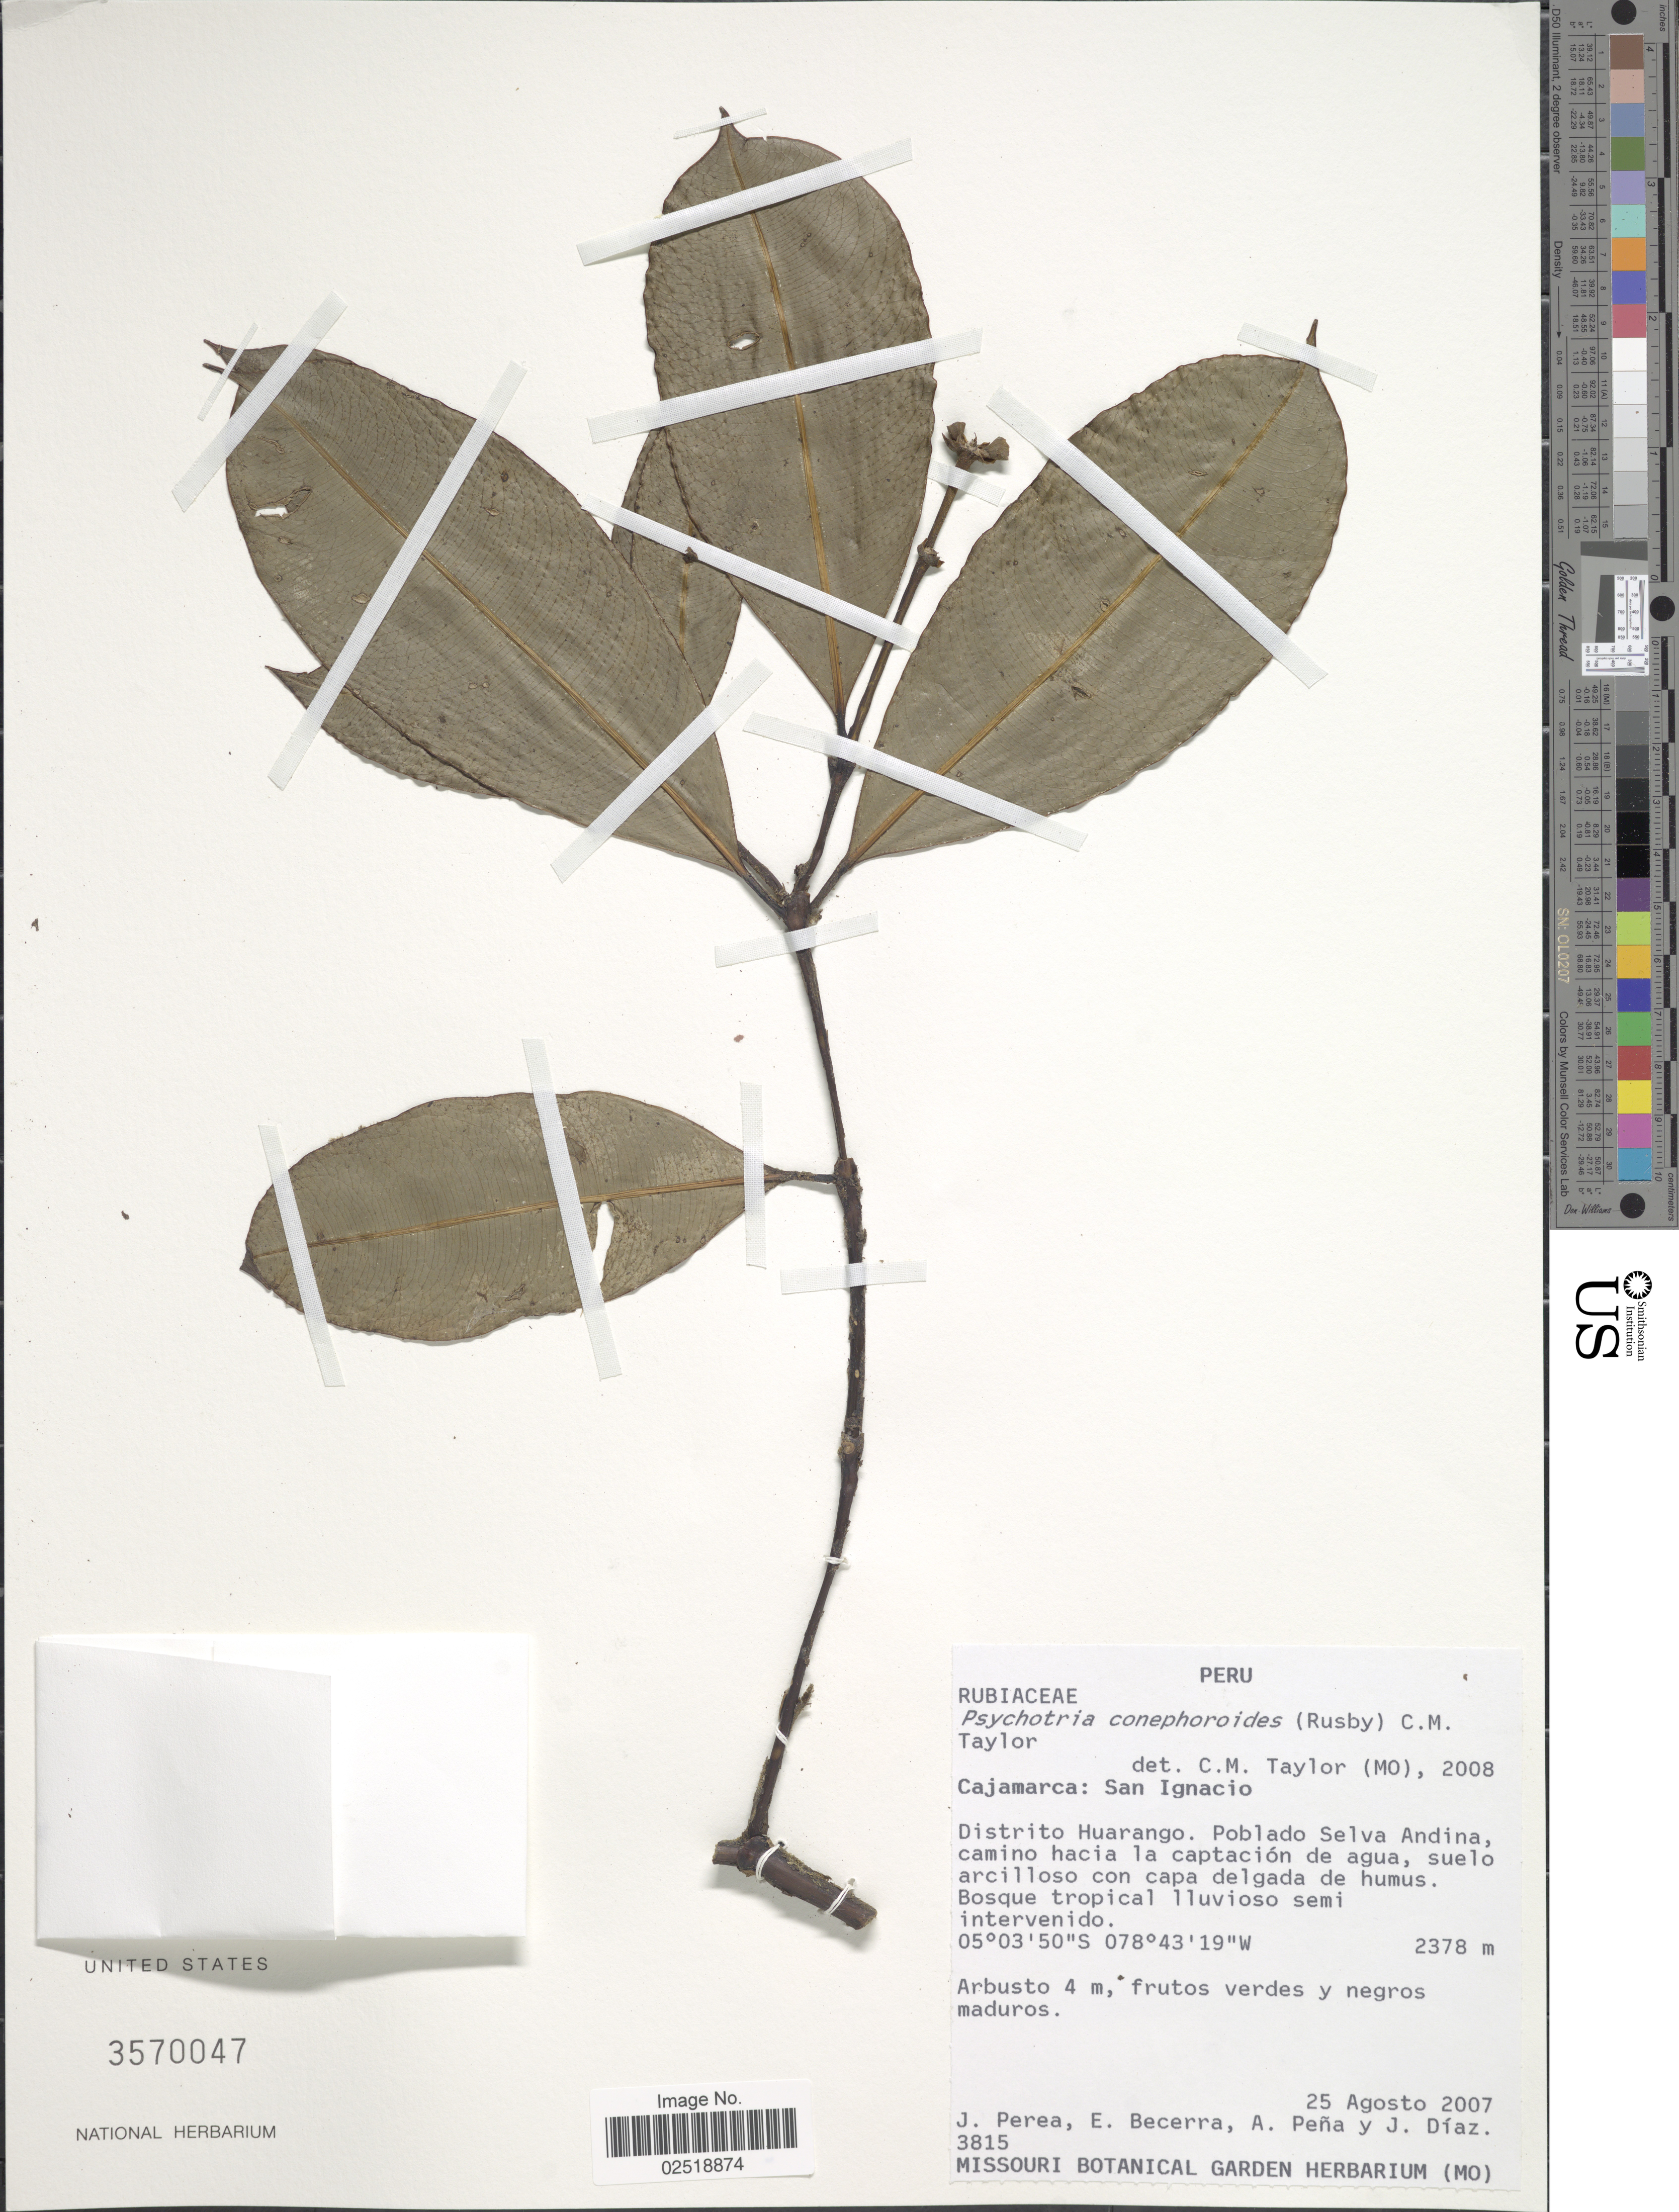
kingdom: Plantae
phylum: Tracheophyta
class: Magnoliopsida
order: Gentianales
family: Rubiaceae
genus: Psychotria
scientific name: Psychotria conephoroides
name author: (Rusby) C.M. Taylor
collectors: J. Perea, E. Becerra, A. Peña & J. Diaz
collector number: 3815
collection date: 2007-08-25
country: Peru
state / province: Cajamarca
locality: San Ignacio, Distrito Huarango. Poblado Selva Andina, camino hacia la captación de agua, suelo arcilloso con capa delgada de humus. Bosque tropical lluvioso semi intervenido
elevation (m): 2378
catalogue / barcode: US 3570047